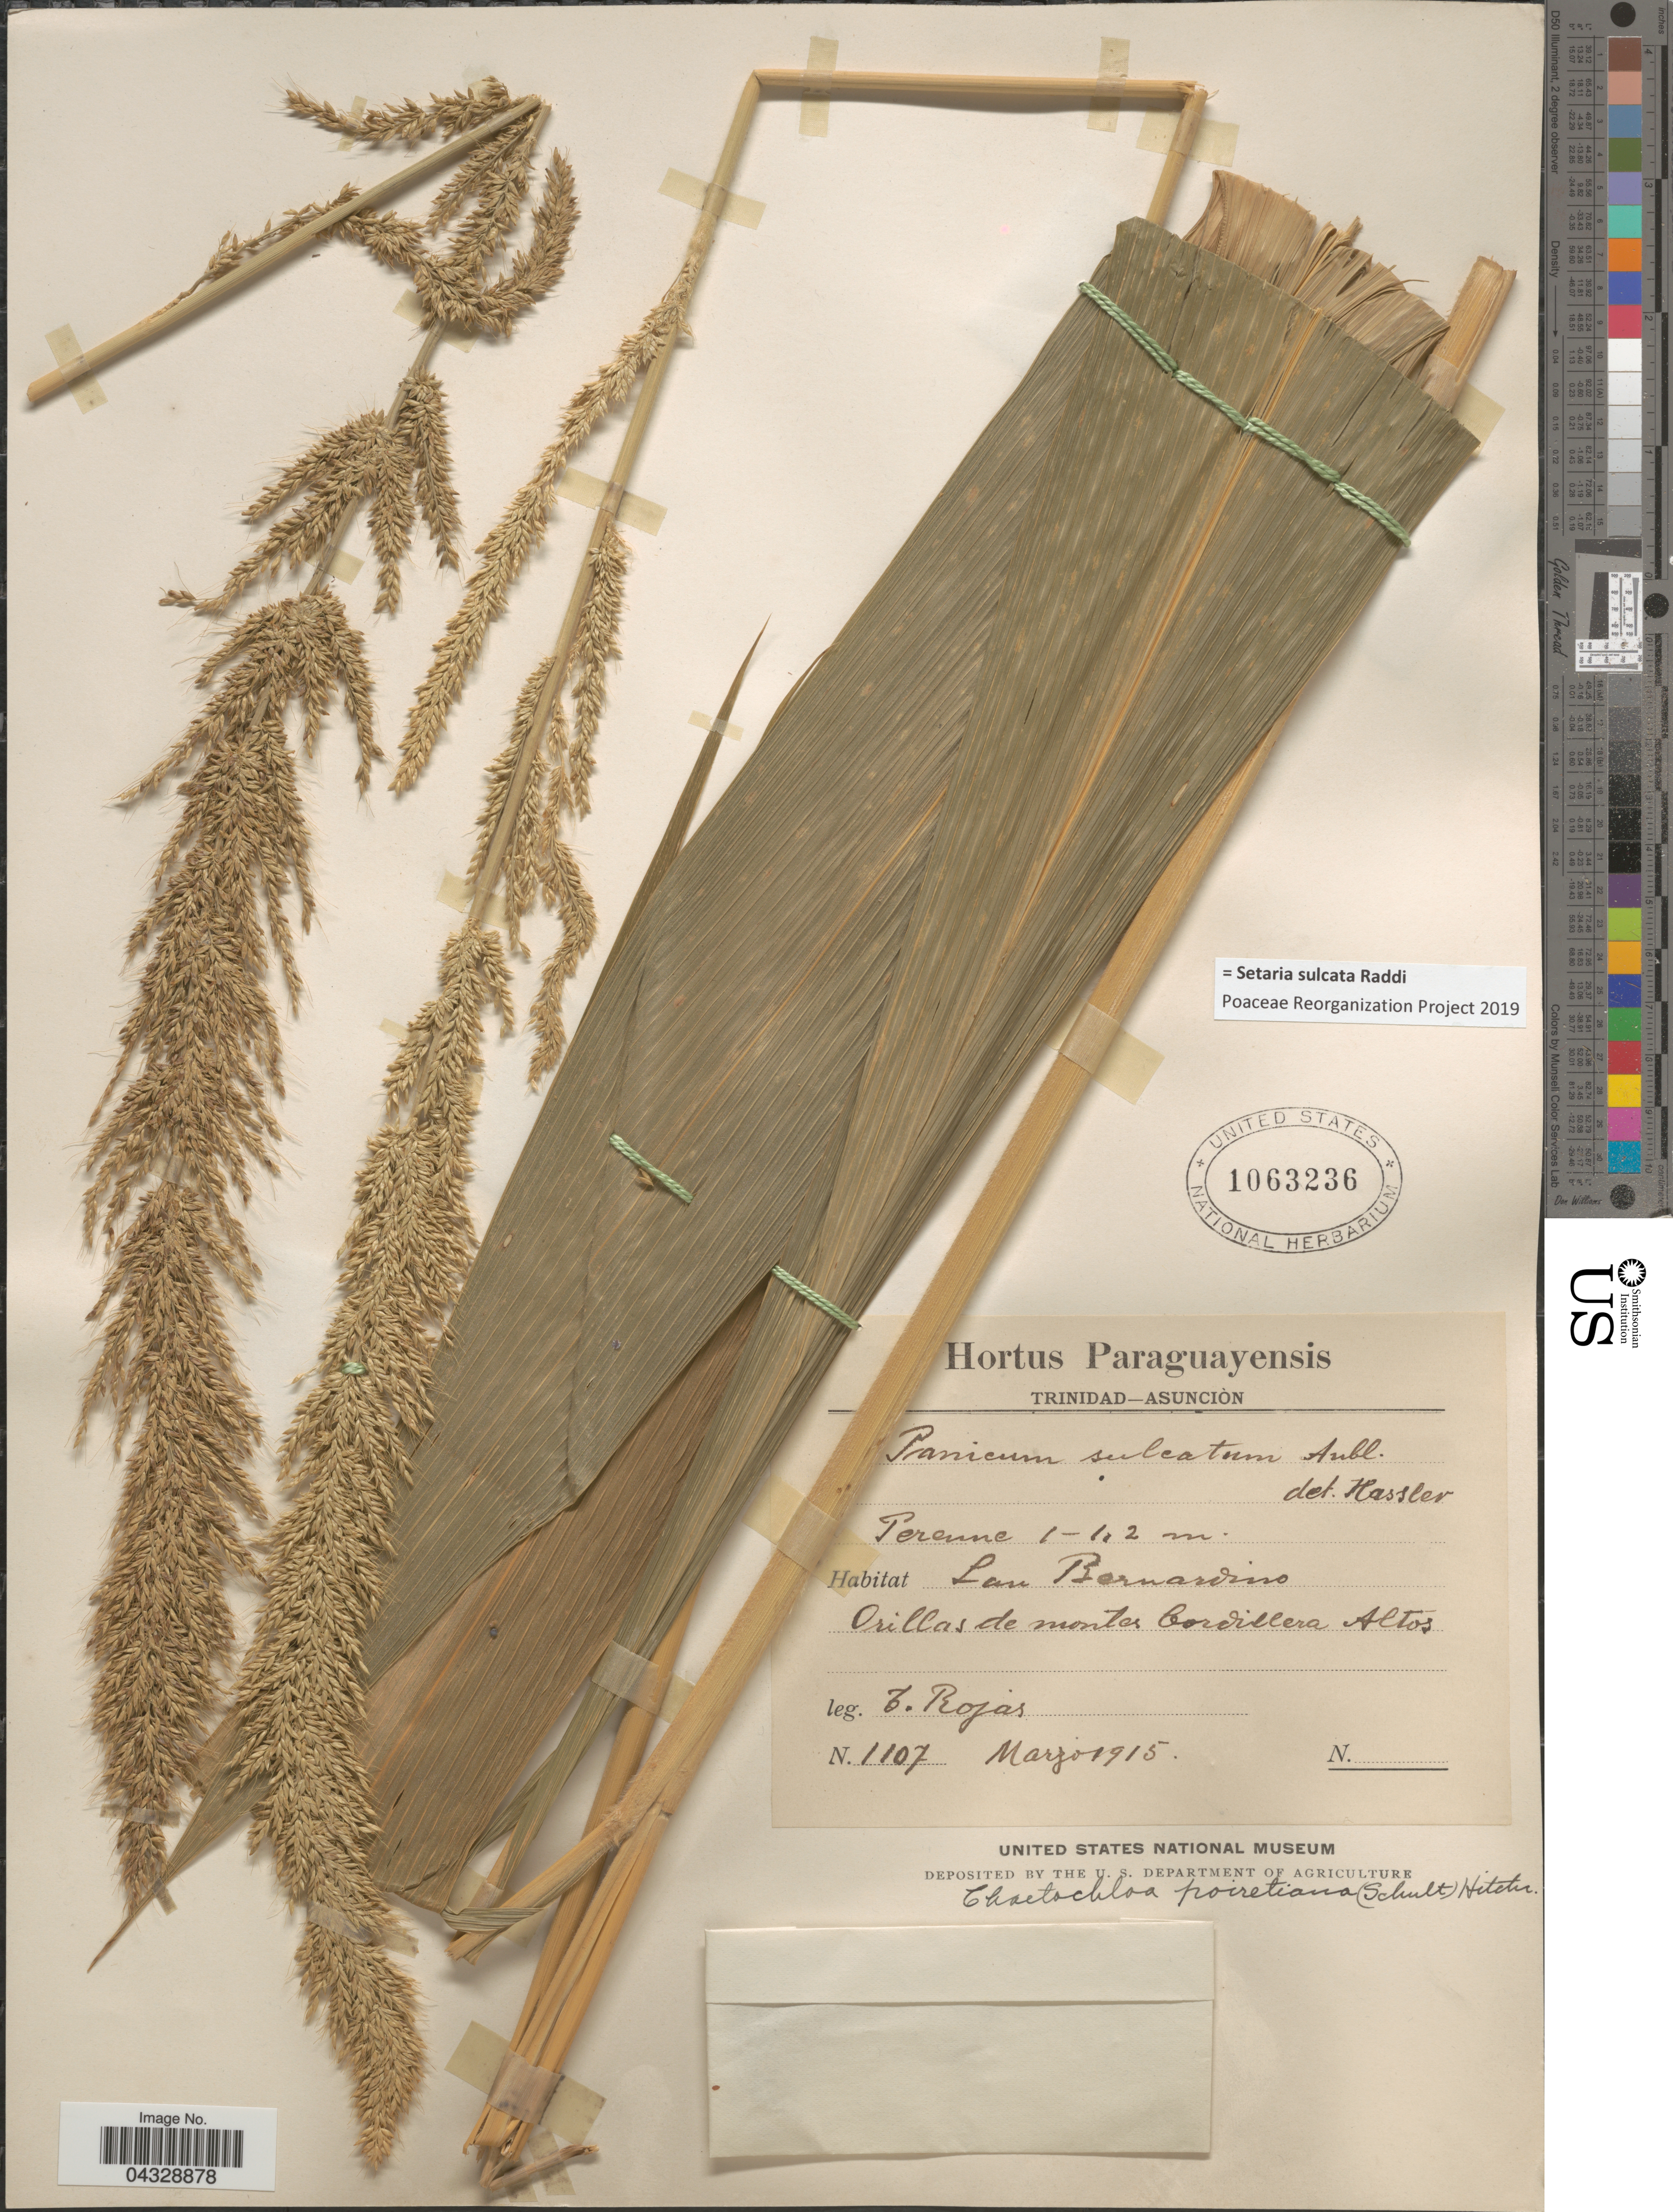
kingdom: Plantae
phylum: Tracheophyta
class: Liliopsida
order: Poales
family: Poaceae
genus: Setaria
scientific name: Setaria sulcata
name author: Raddi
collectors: T. Rojas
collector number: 1107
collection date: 1915-05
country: Paraguay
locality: San Bernardino. Orillas de montes Cordillera Altos.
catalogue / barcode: US 1063236